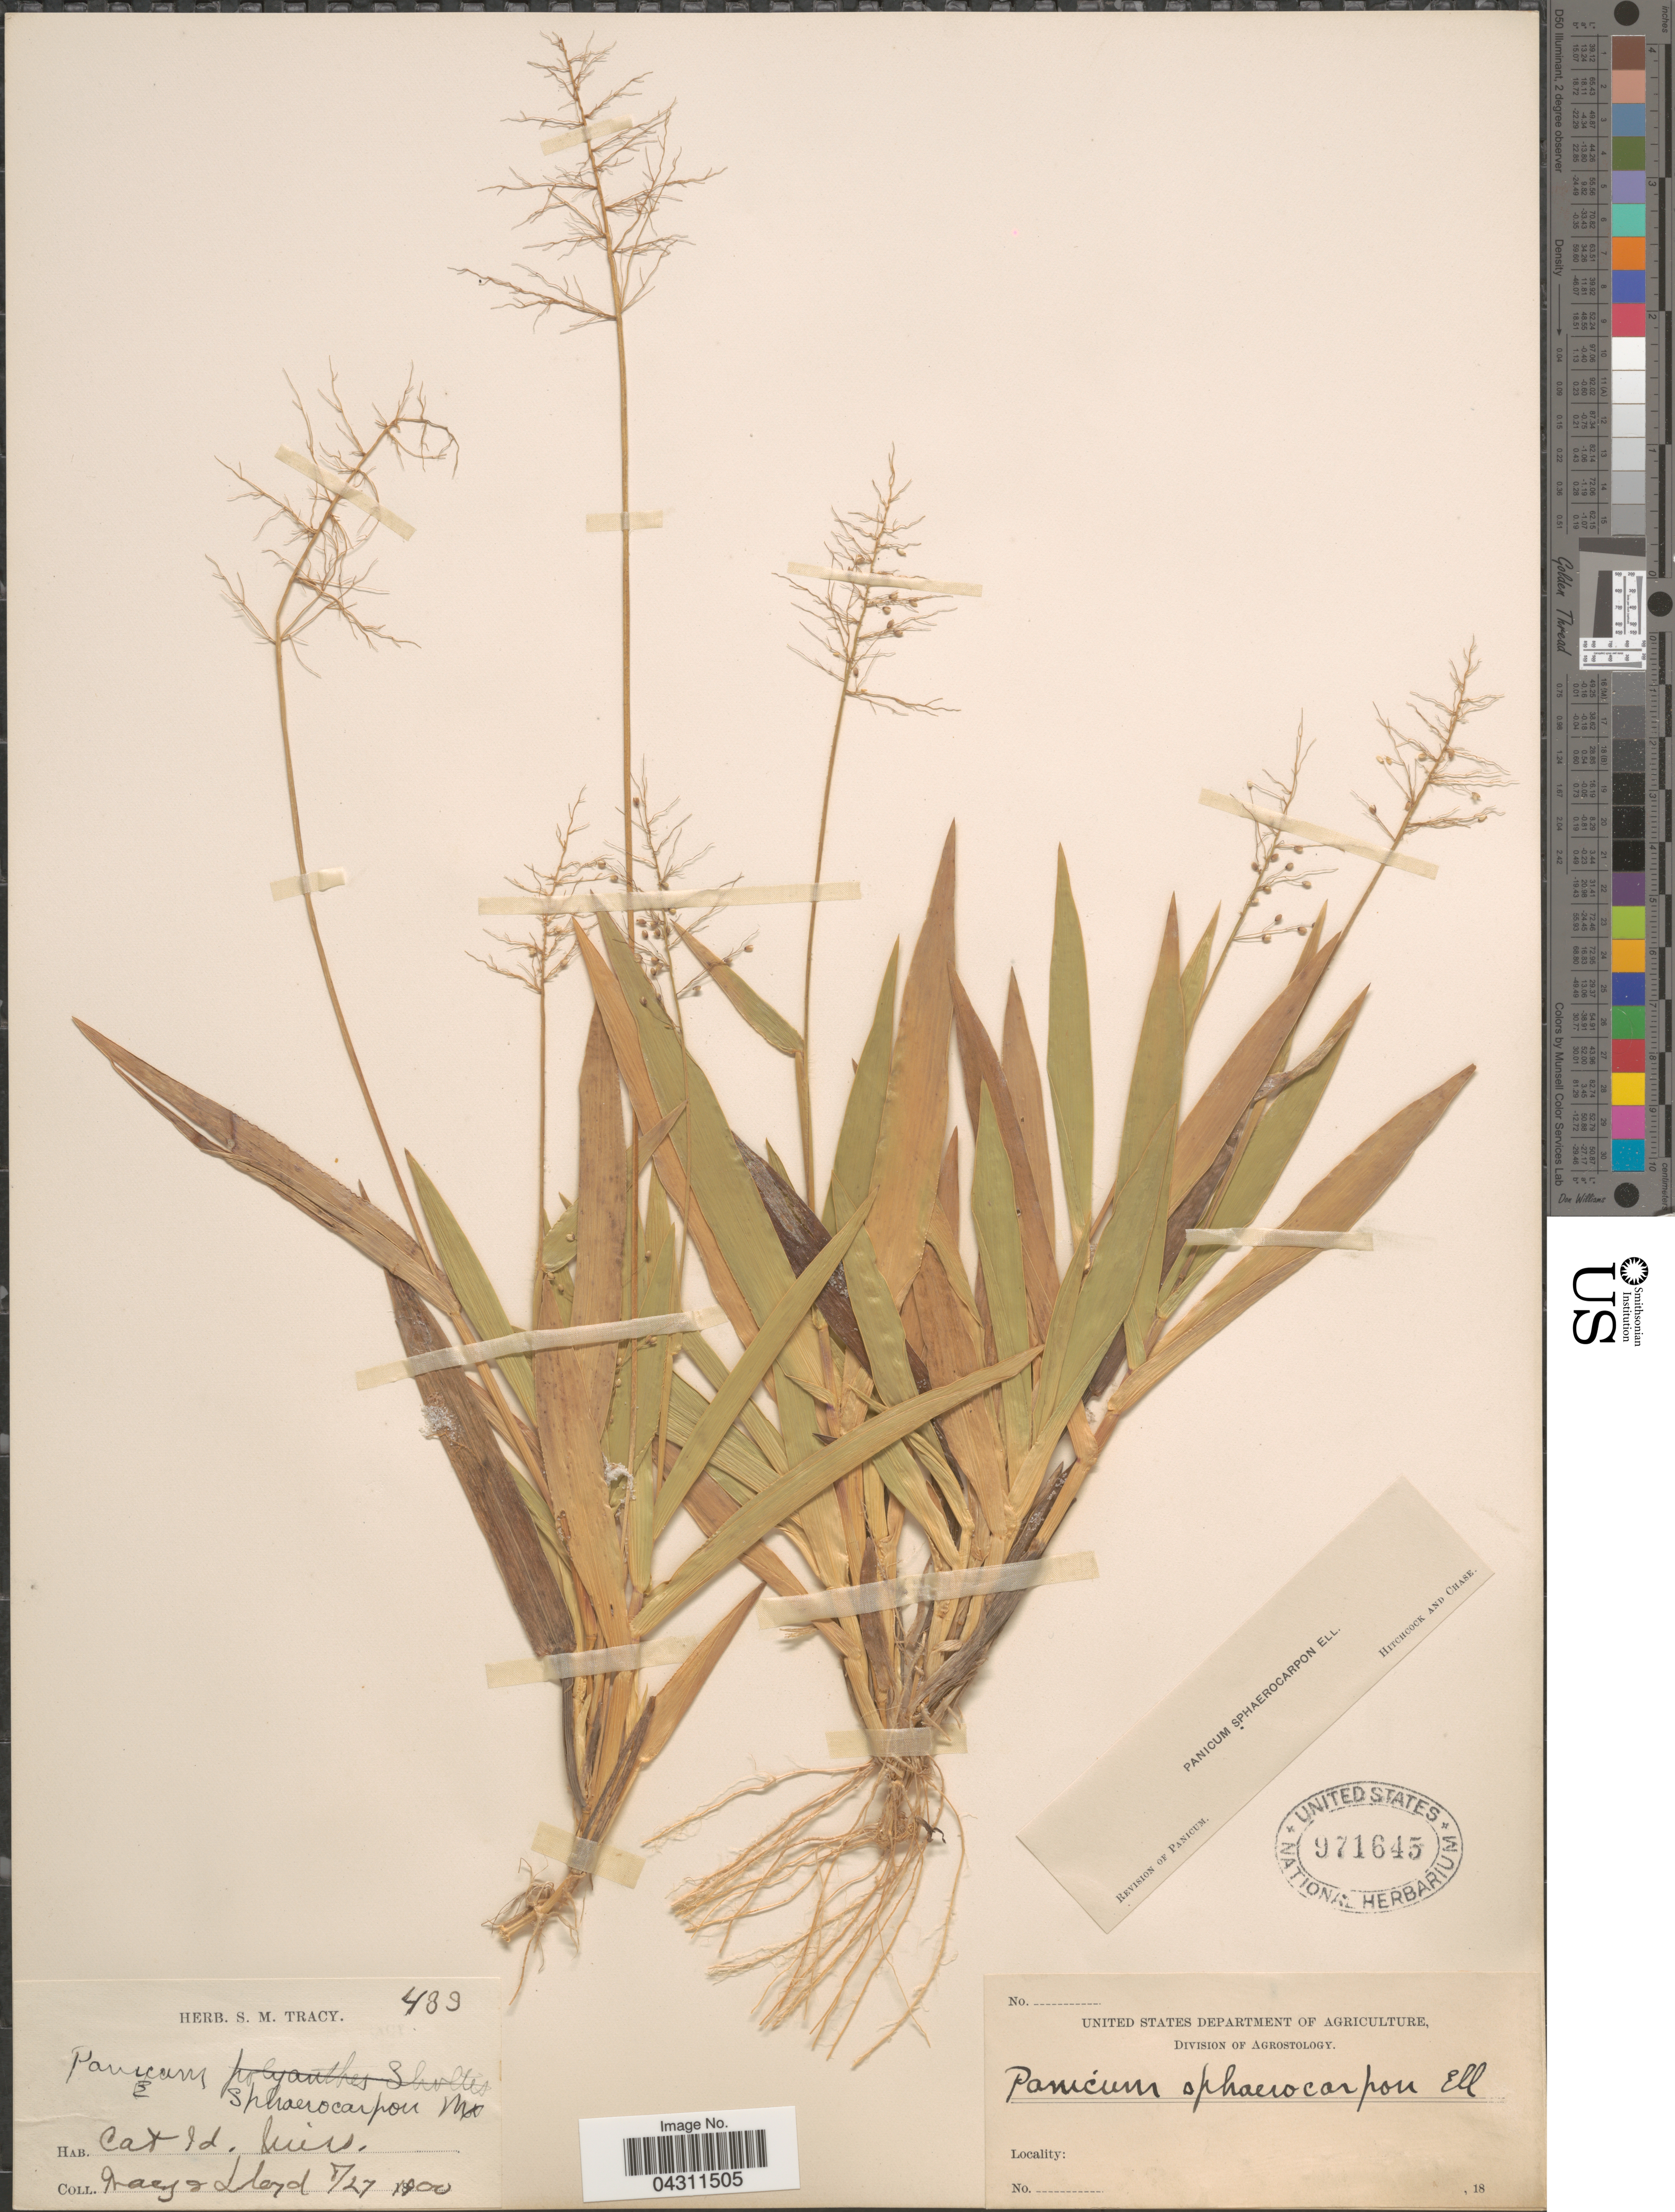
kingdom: Plantae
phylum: Tracheophyta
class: Liliopsida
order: Poales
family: Poaceae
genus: Dichanthelium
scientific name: Dichanthelium sphaerocarpon var. sphaerocarpon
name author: (Elliott) Gould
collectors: S. M. Tracy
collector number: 439*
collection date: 1900-08-27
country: United States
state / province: Mississippi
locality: Cat Id.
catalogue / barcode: US 971645